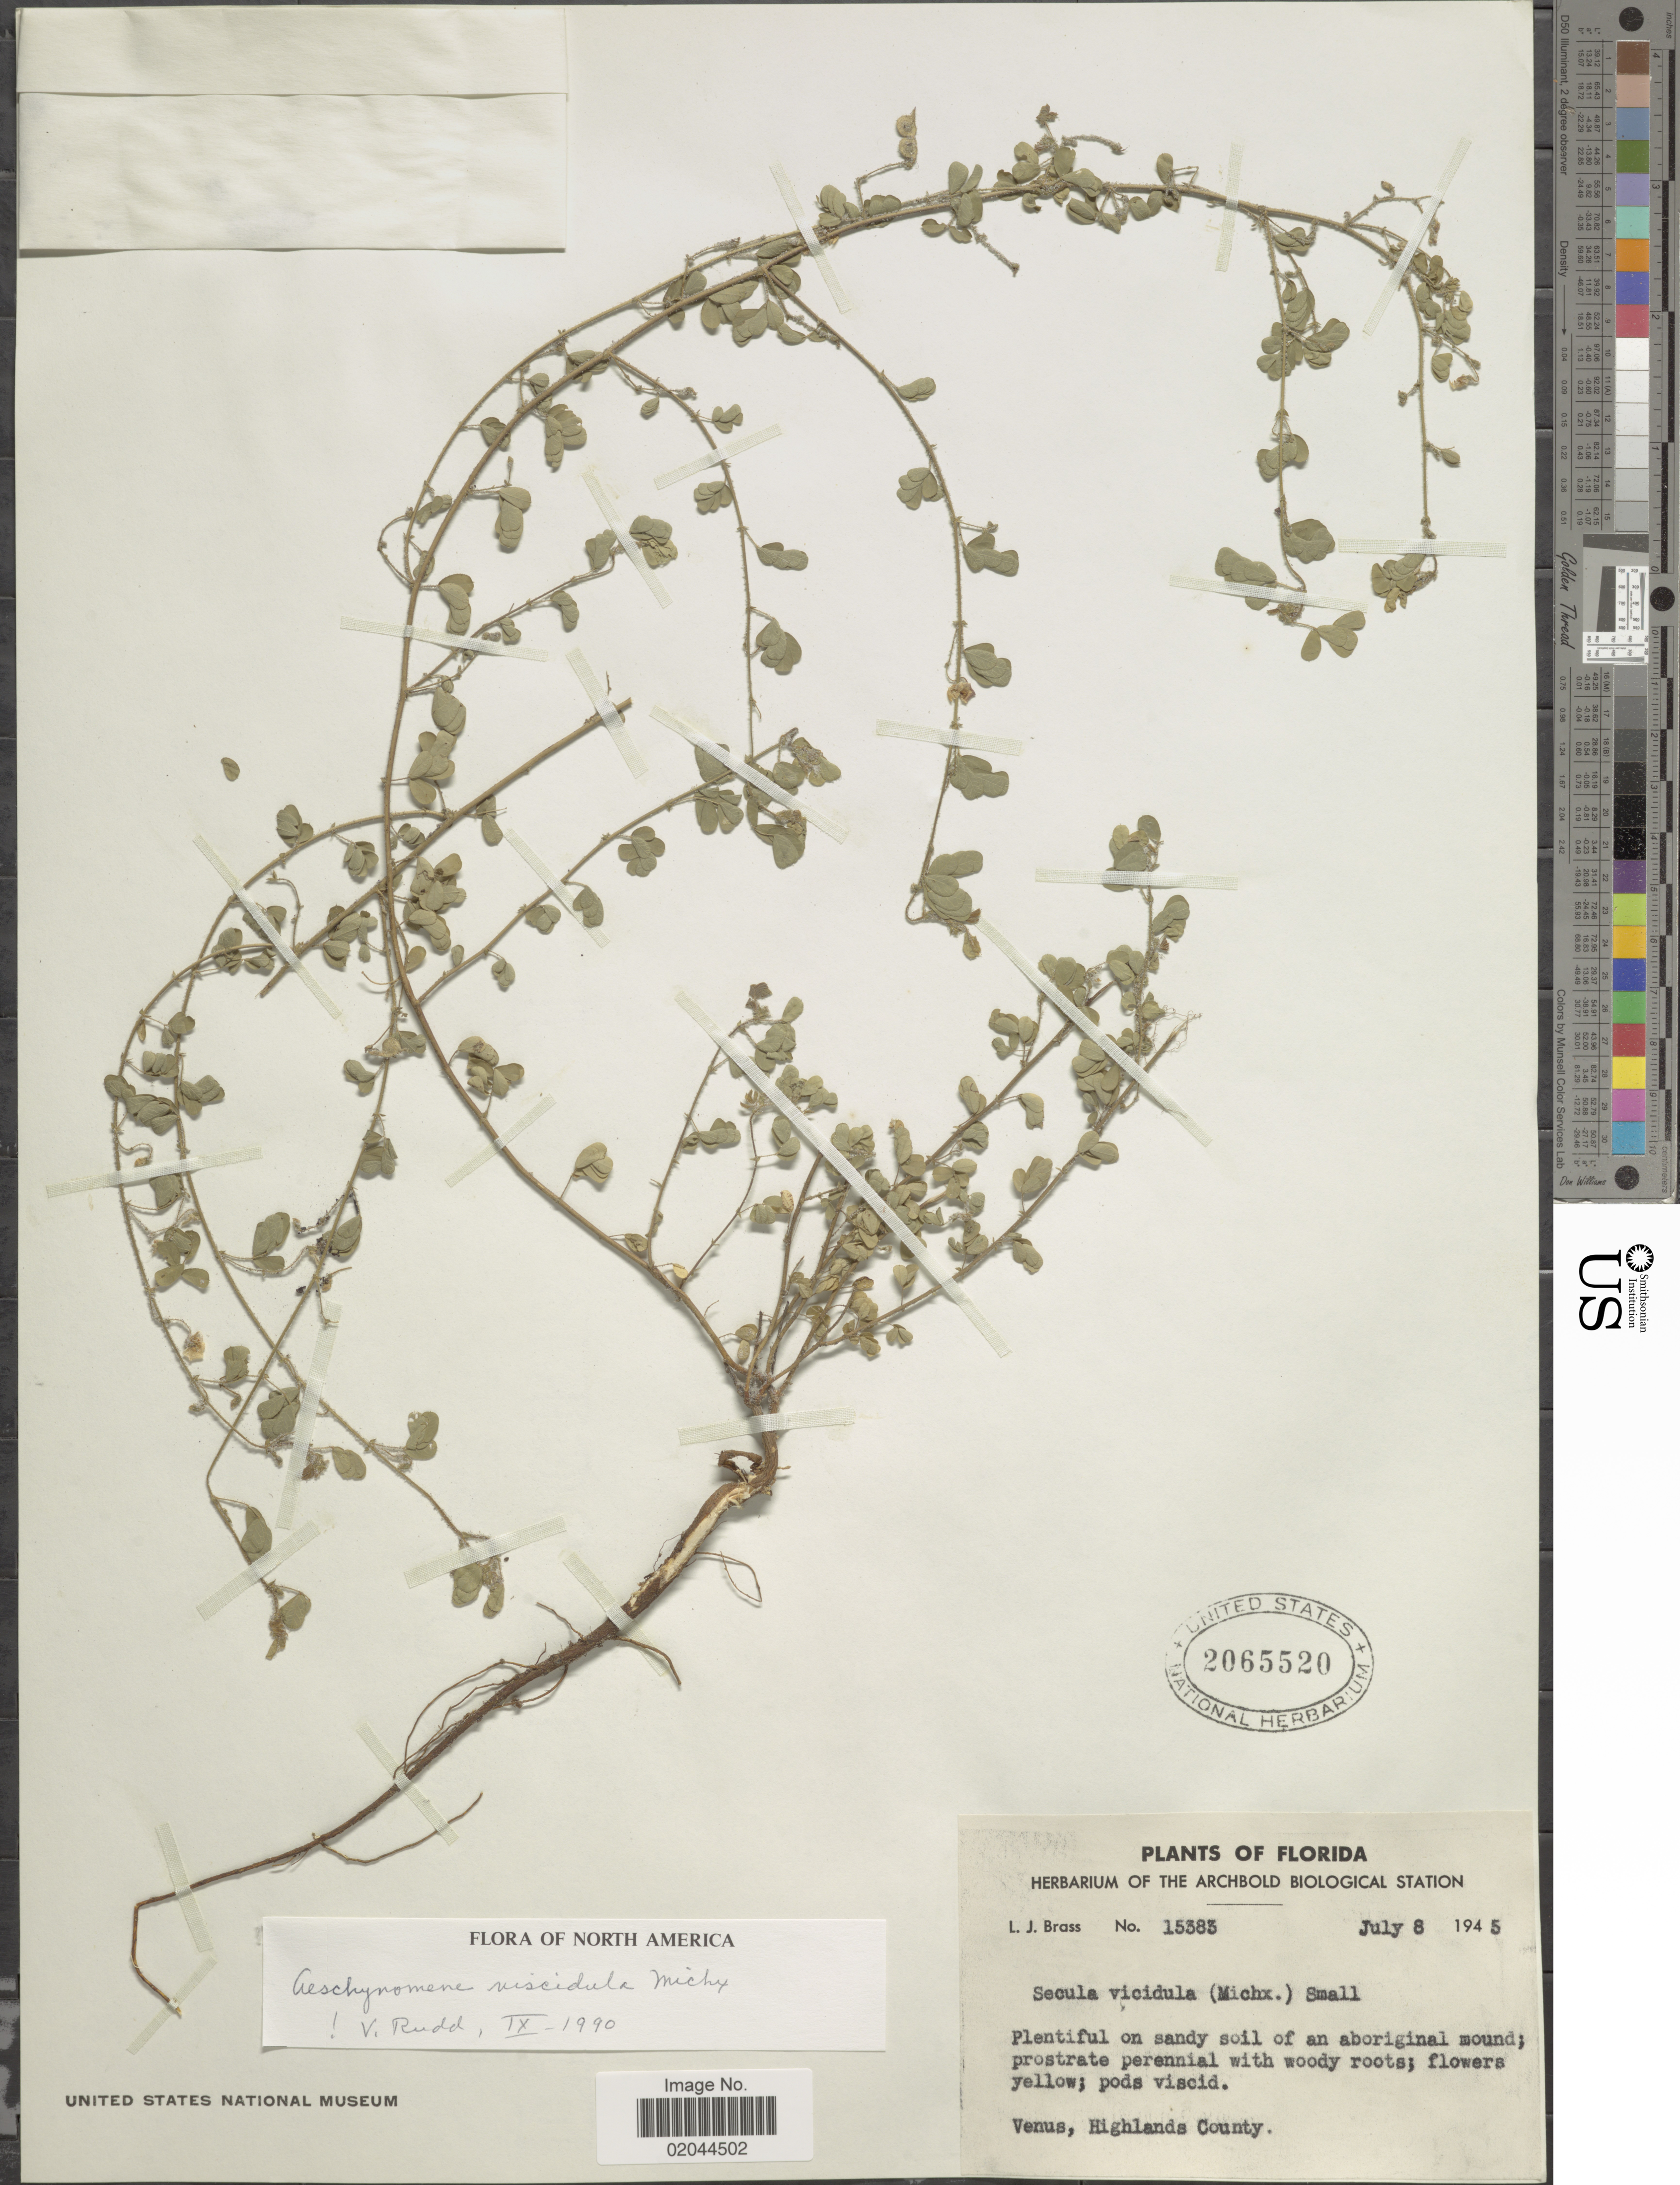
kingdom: Plantae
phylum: Tracheophyta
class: Magnoliopsida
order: Fabales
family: Fabaceae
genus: Aeschynomene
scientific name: Aeschynomene viscidula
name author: Michx.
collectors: L. J. Brass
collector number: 15383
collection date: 1945-07-08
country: United States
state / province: Florida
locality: Venus, Highlands County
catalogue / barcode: US 2065520